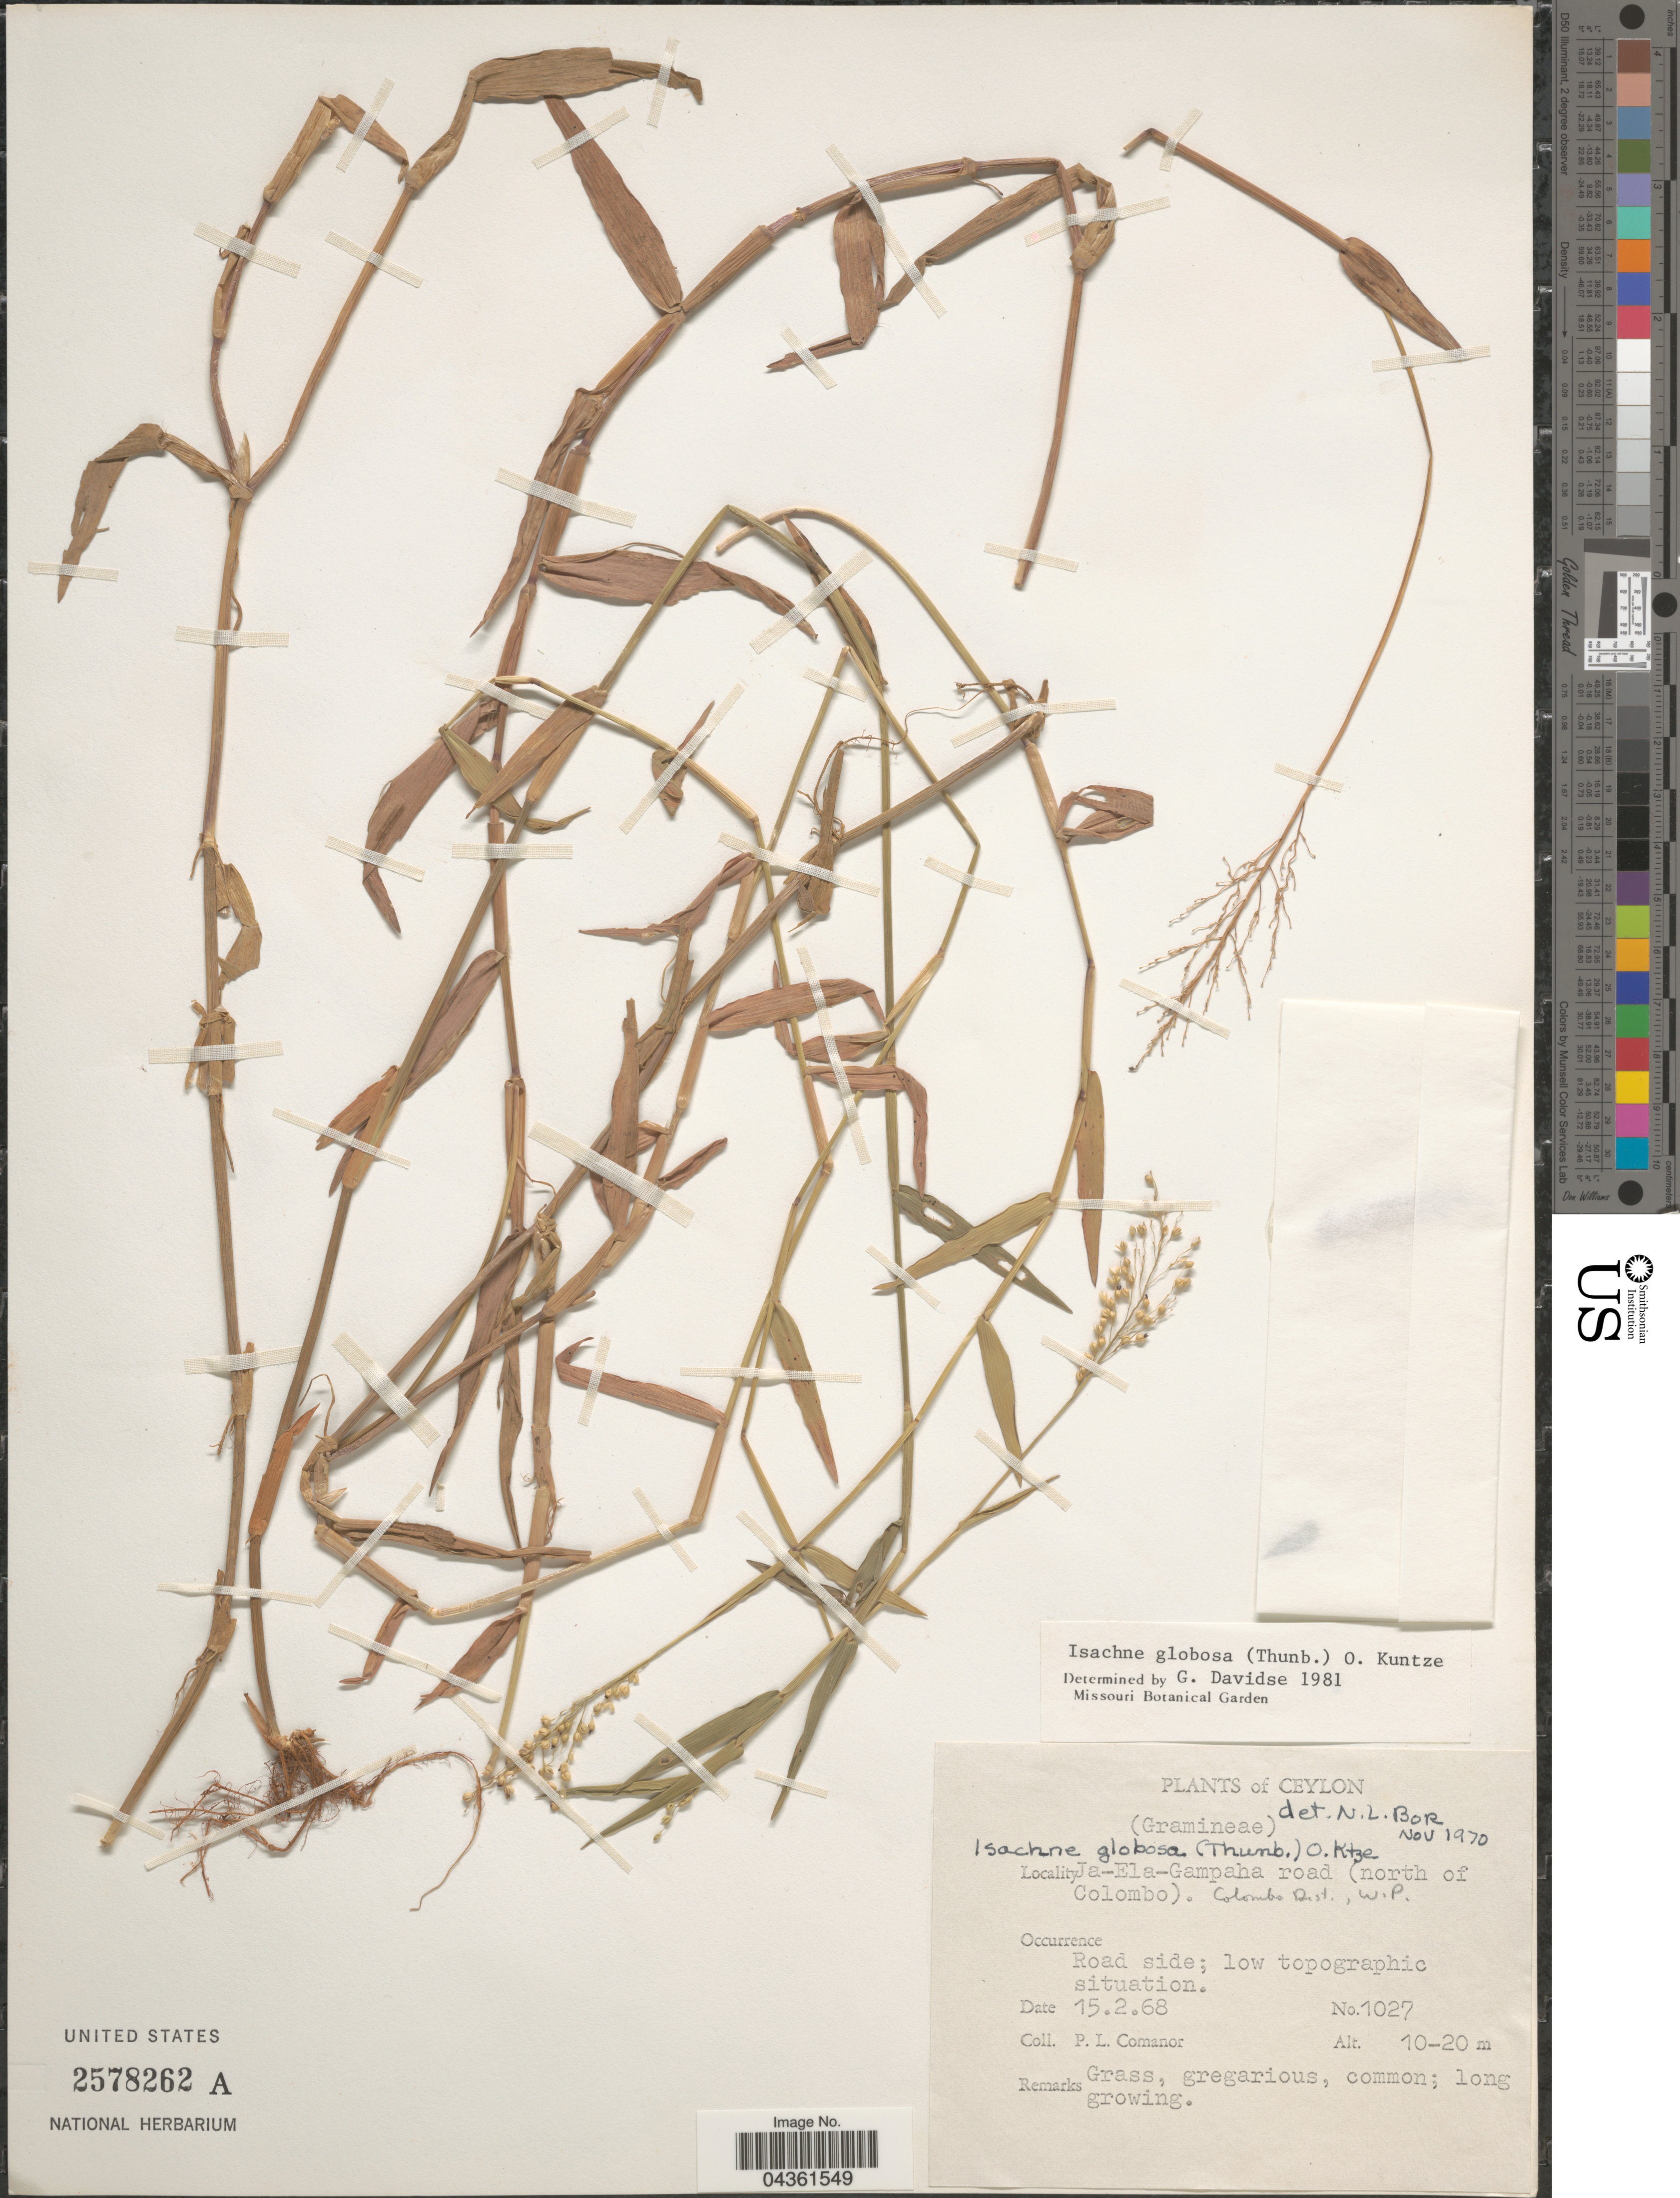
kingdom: Plantae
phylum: Tracheophyta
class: Liliopsida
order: Poales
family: Poaceae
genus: Isachne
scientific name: Isachne globosa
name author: (Thunb.) Kuntze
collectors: P. Comanor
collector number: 1027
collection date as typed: Transcribed d/m/y: 15/2/68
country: Sri Lanka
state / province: Western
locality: Ceylon. Ja-Ela-Gampaha road (north of Colombo). Colombo Dist. , W.P.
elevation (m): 10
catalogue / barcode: US 2578262A